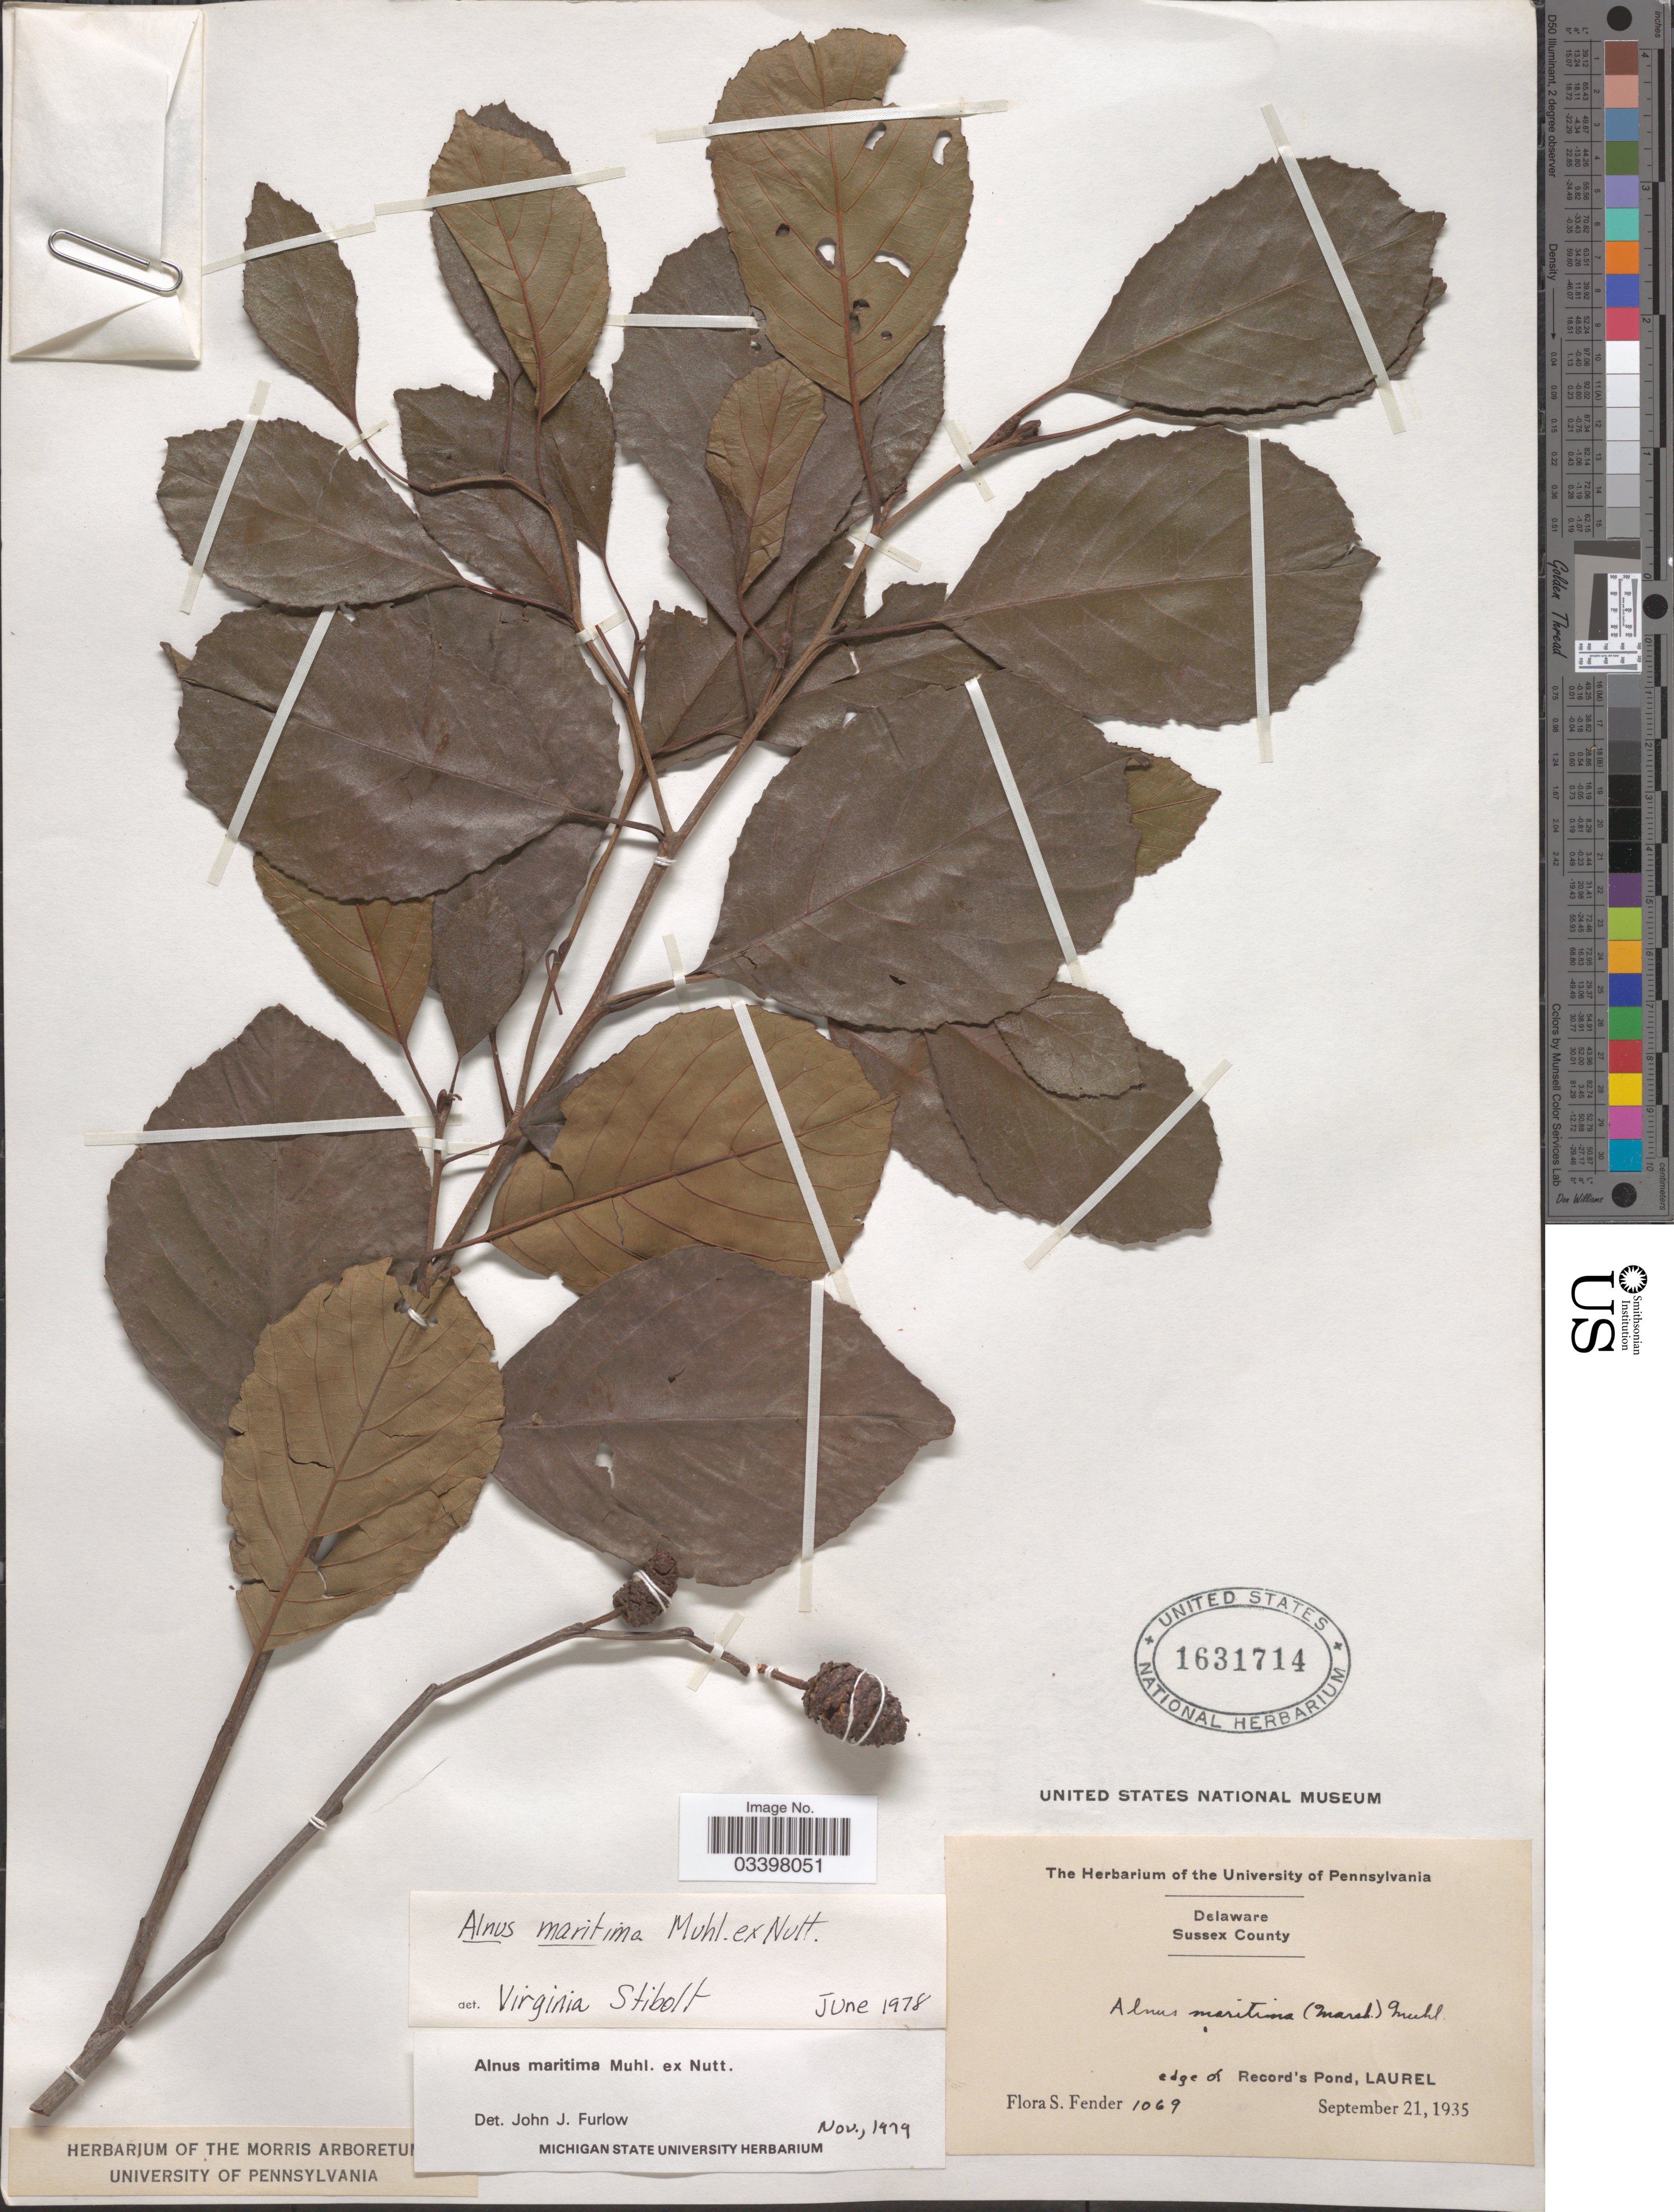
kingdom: Plantae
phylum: Tracheophyta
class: Magnoliopsida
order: Fagales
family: Betulaceae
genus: Alnus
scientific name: Alnus maritima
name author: (Marshall) Muhl. ex Nutt.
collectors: F. Fender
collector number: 1069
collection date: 1935-09-21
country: United States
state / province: Delaware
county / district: Sussex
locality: Sussex County. Edge of Record's Pond, Laurel.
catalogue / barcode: US 1631714